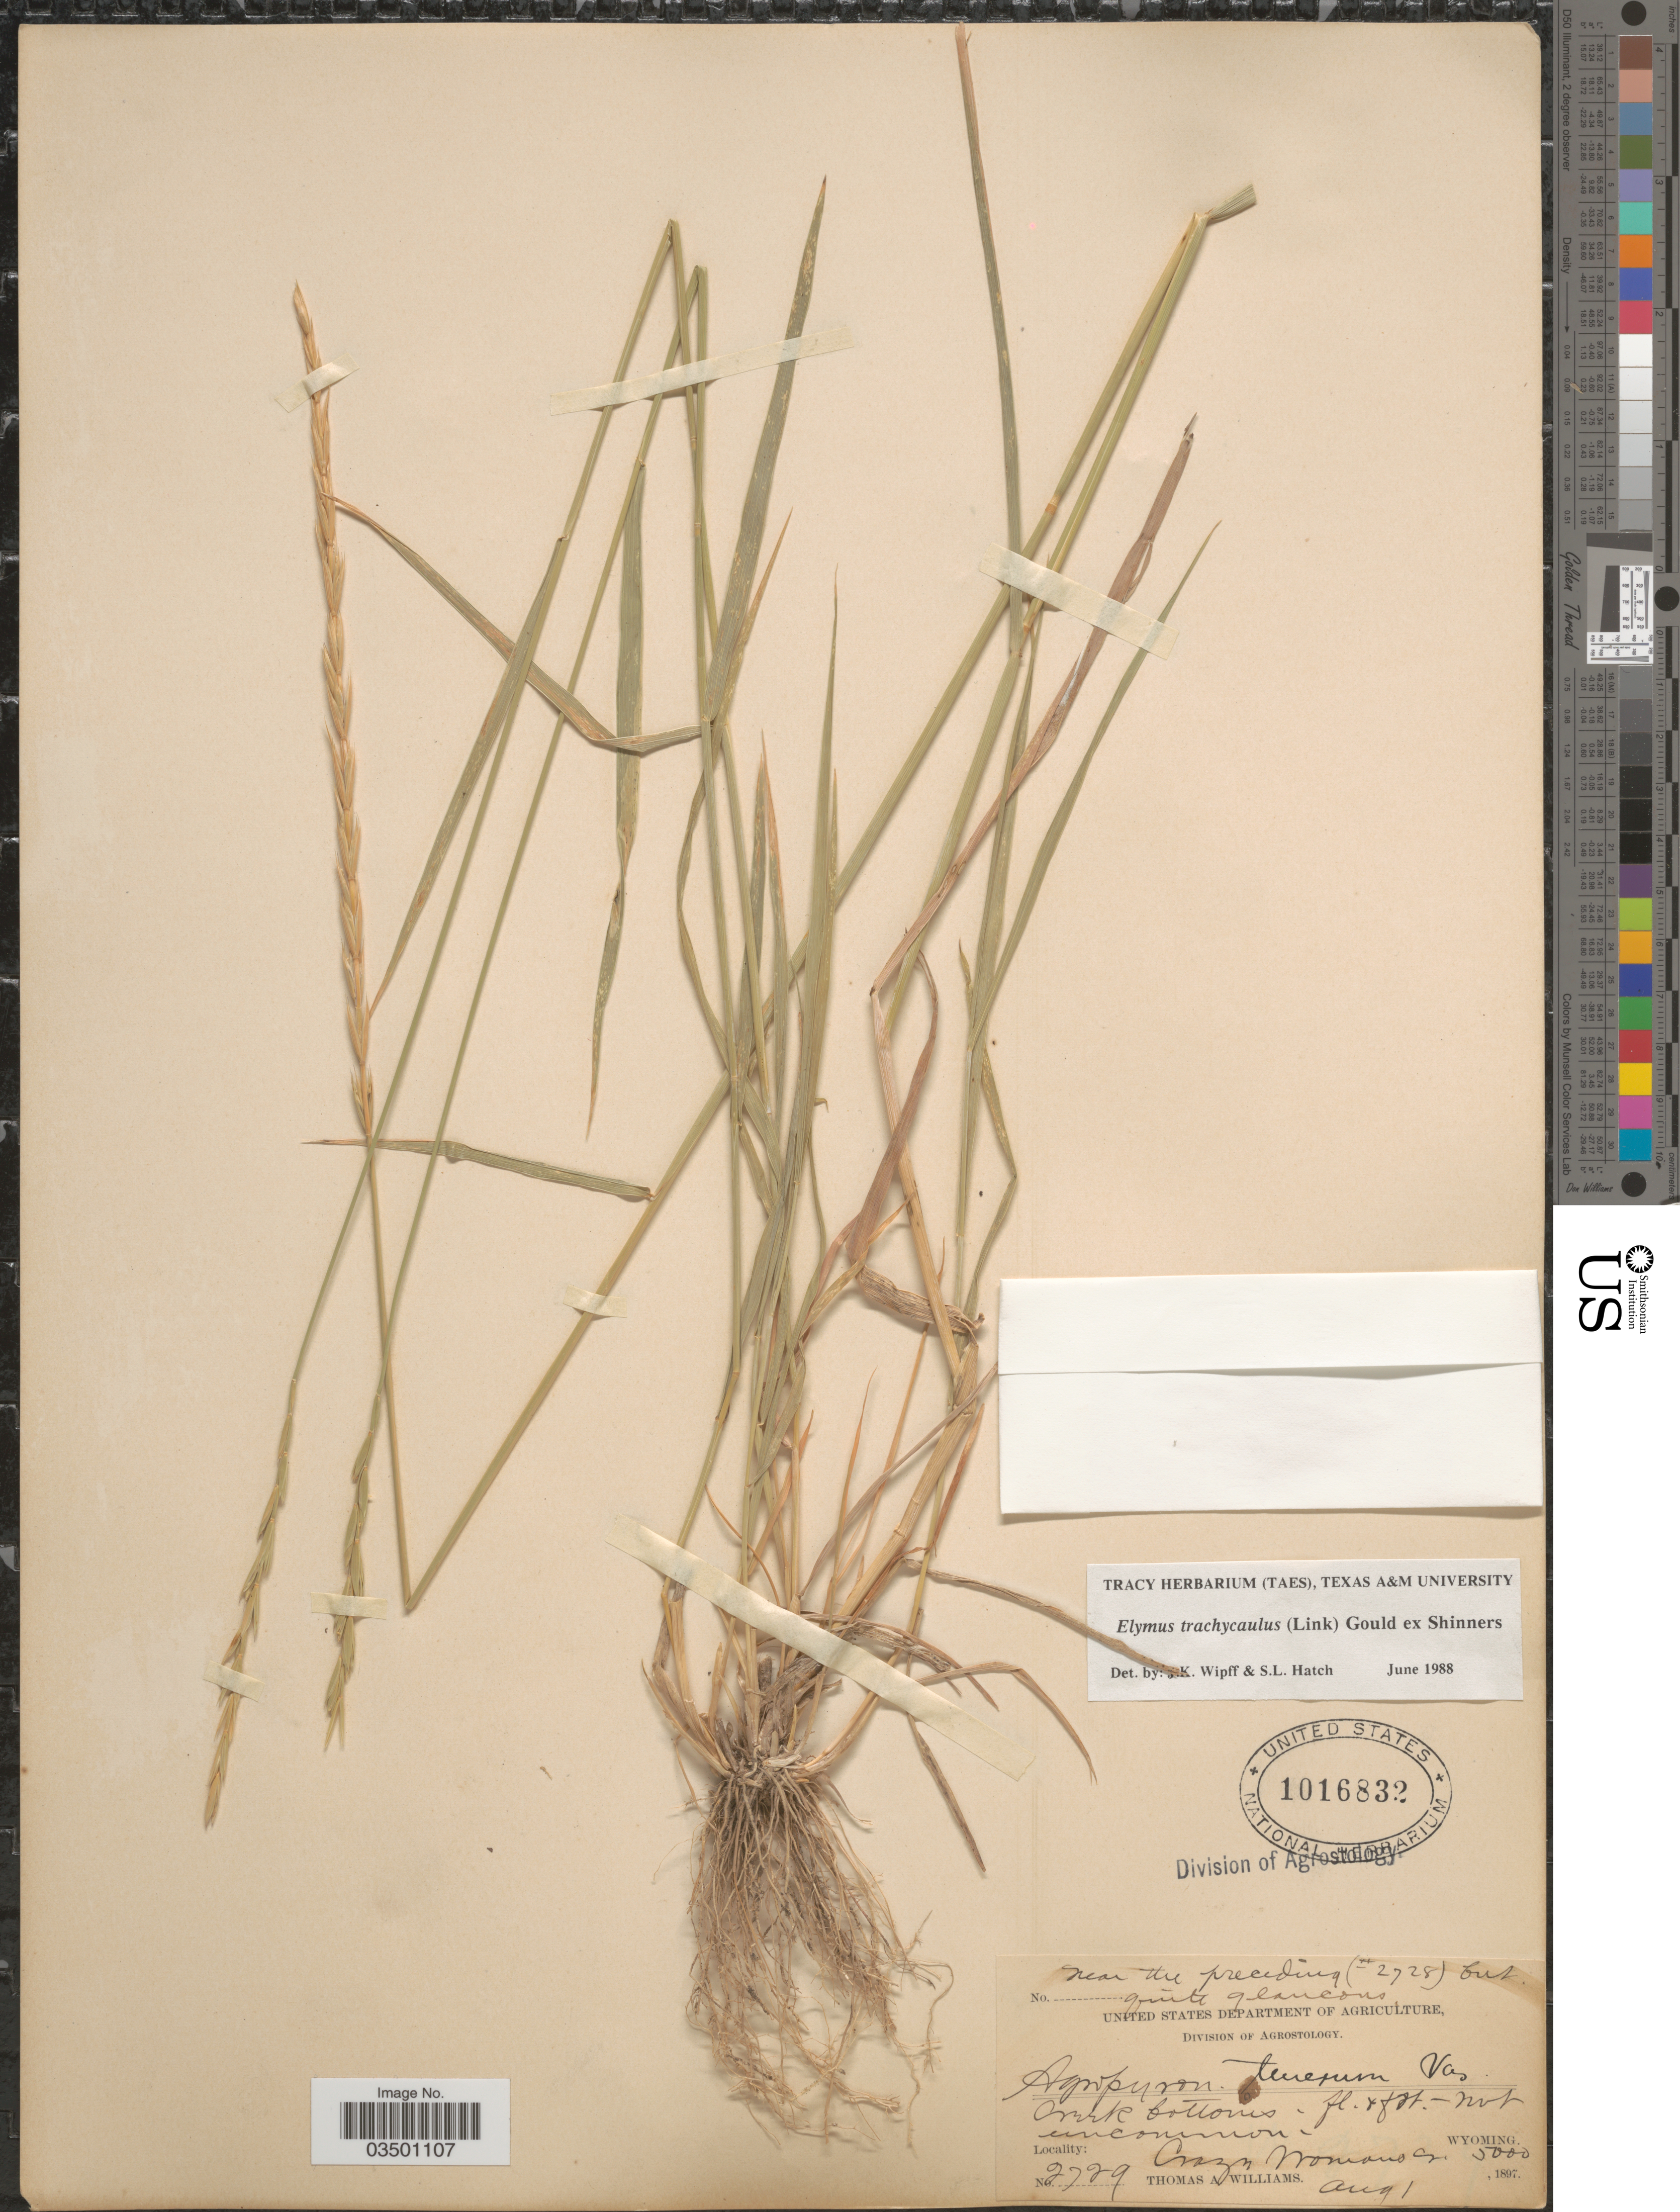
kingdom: Plantae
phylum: Tracheophyta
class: Liliopsida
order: Poales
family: Poaceae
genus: Elymus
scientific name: Elymus trachycaulus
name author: (Link) Gould ex Shinners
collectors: T. A. Williams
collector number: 2729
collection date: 1897-08-01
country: United States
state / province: Wyoming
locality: Crazy Womans Cr.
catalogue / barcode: US 1016832